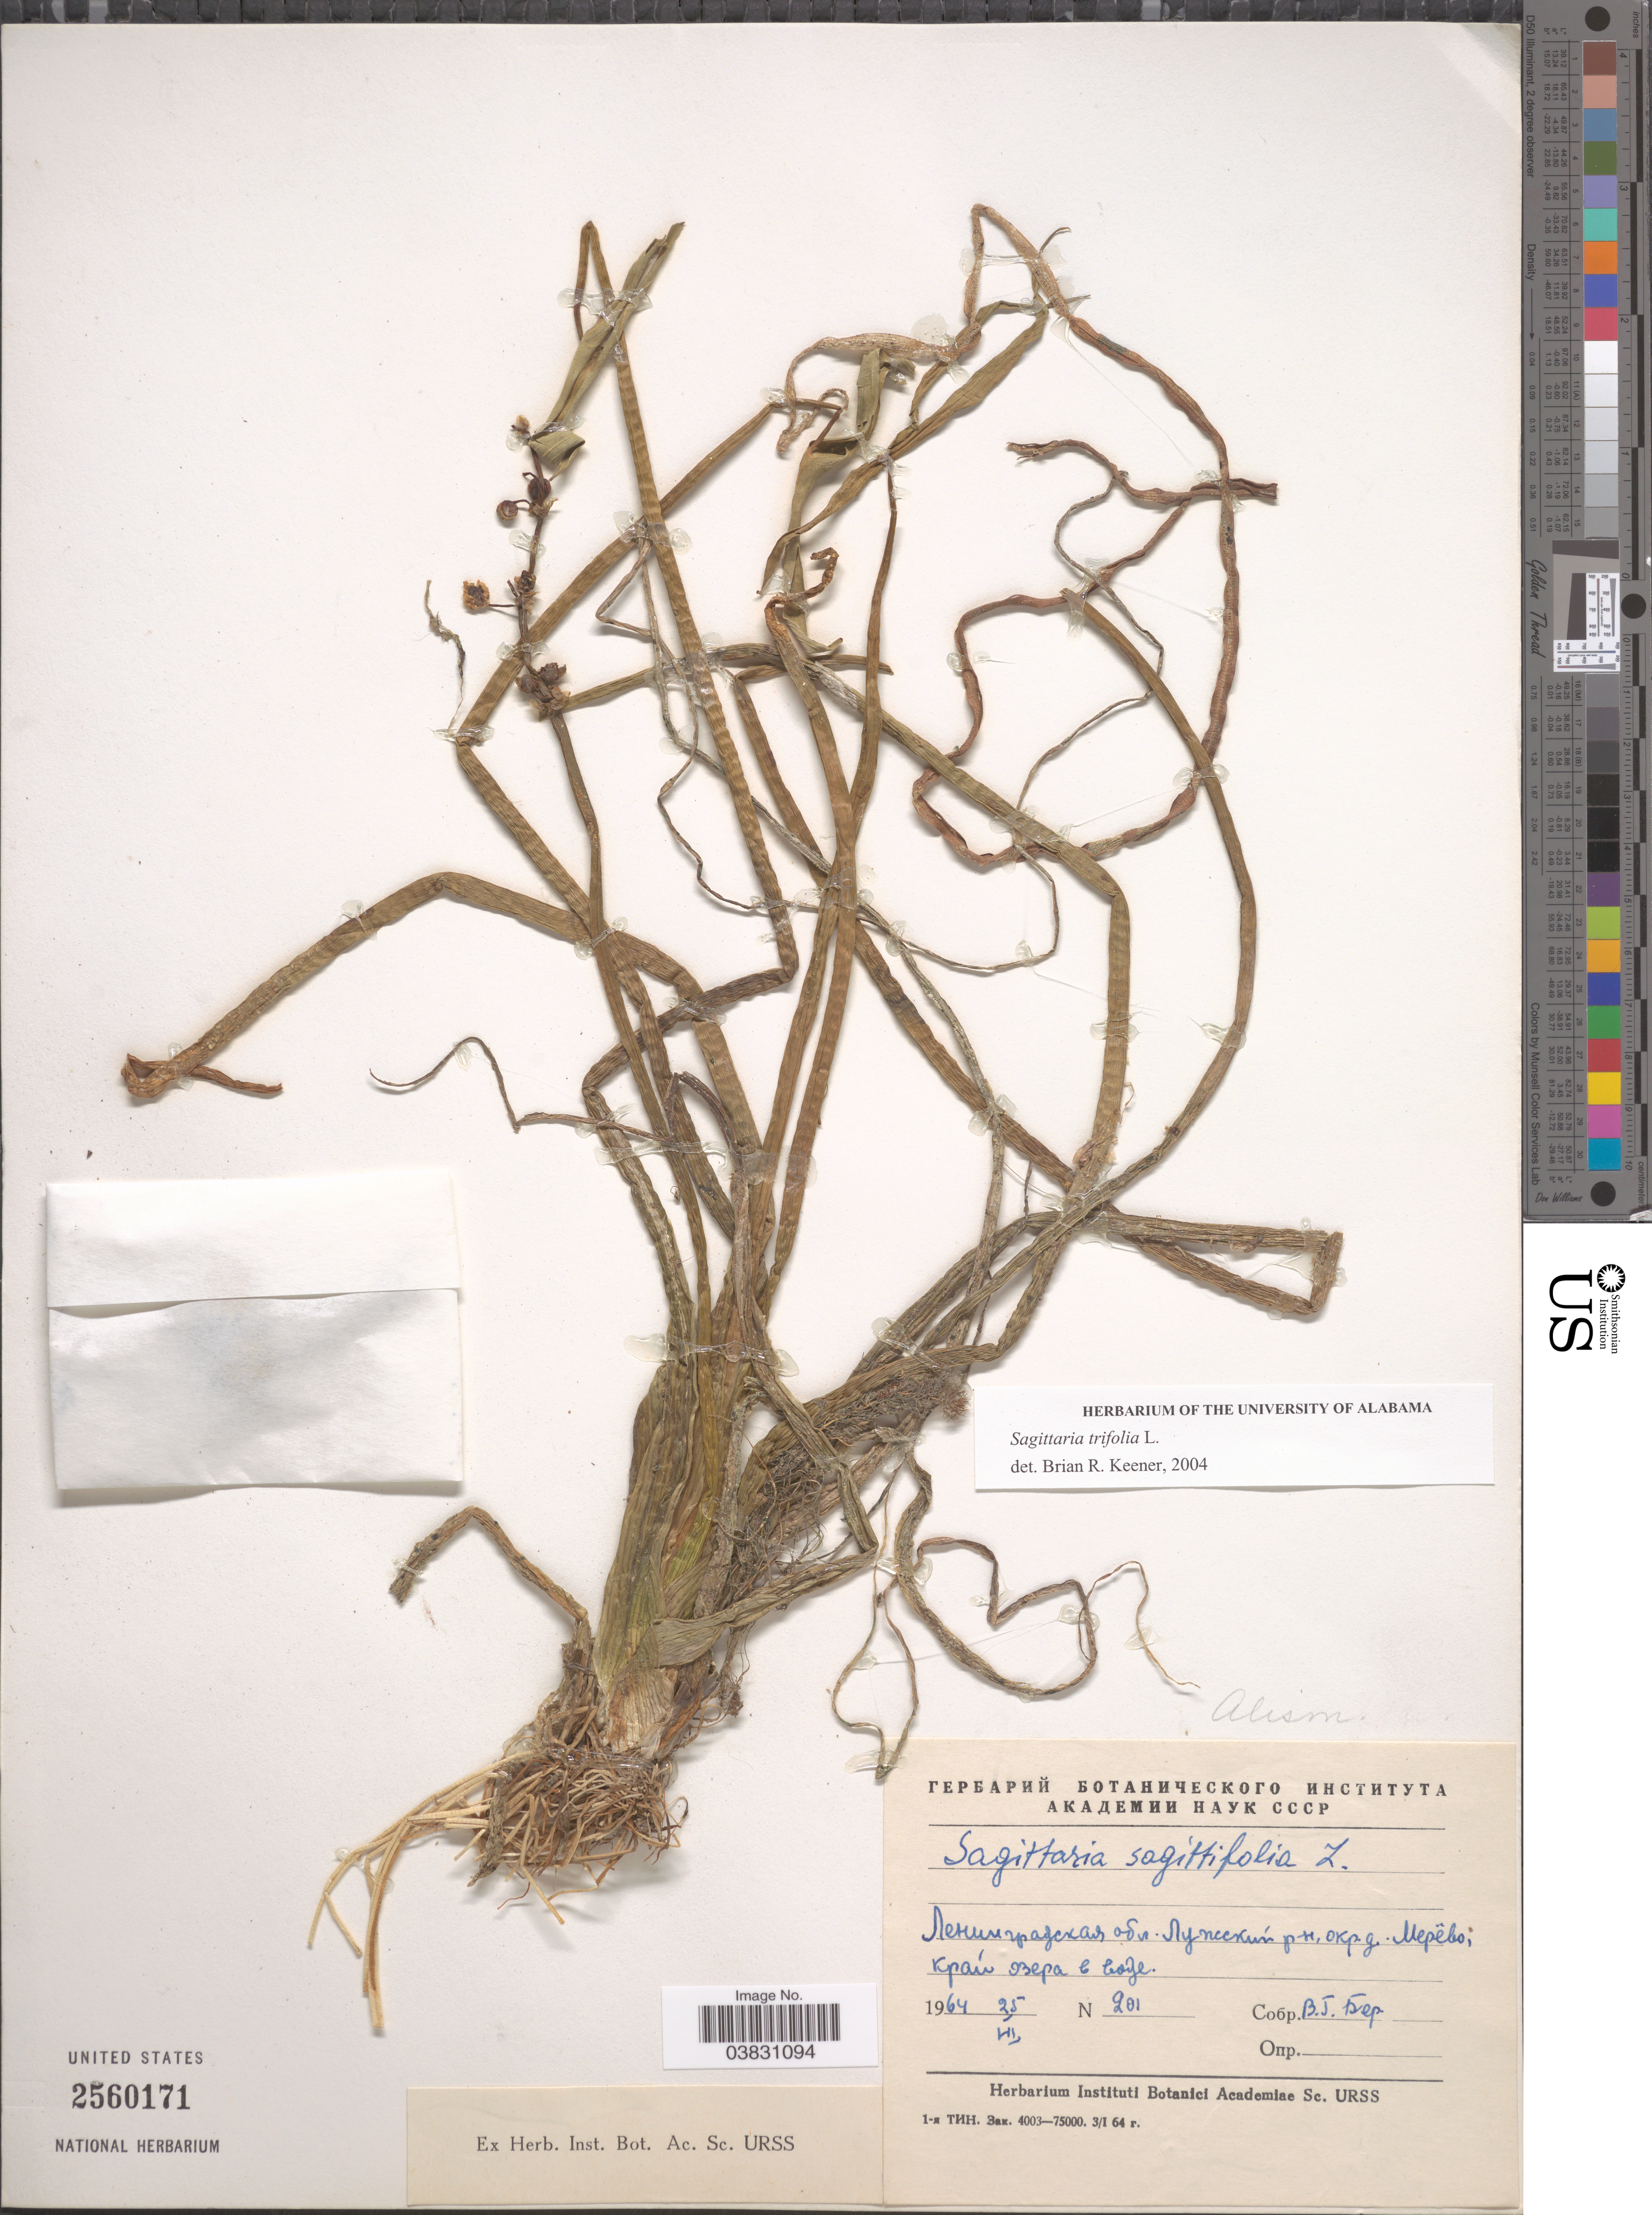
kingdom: Plantae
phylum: Tracheophyta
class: Liliopsida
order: Alismatales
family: Alismataceae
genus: Sagittaria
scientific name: Sagittaria trifolia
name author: L.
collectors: X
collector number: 201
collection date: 1964-07-25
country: Russian Federation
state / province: Leningrad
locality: Luzhskiy Rayon, vicinity of village Merevo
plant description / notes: Leaf tissue sampled for DNA sequencing.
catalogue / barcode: US 2560171